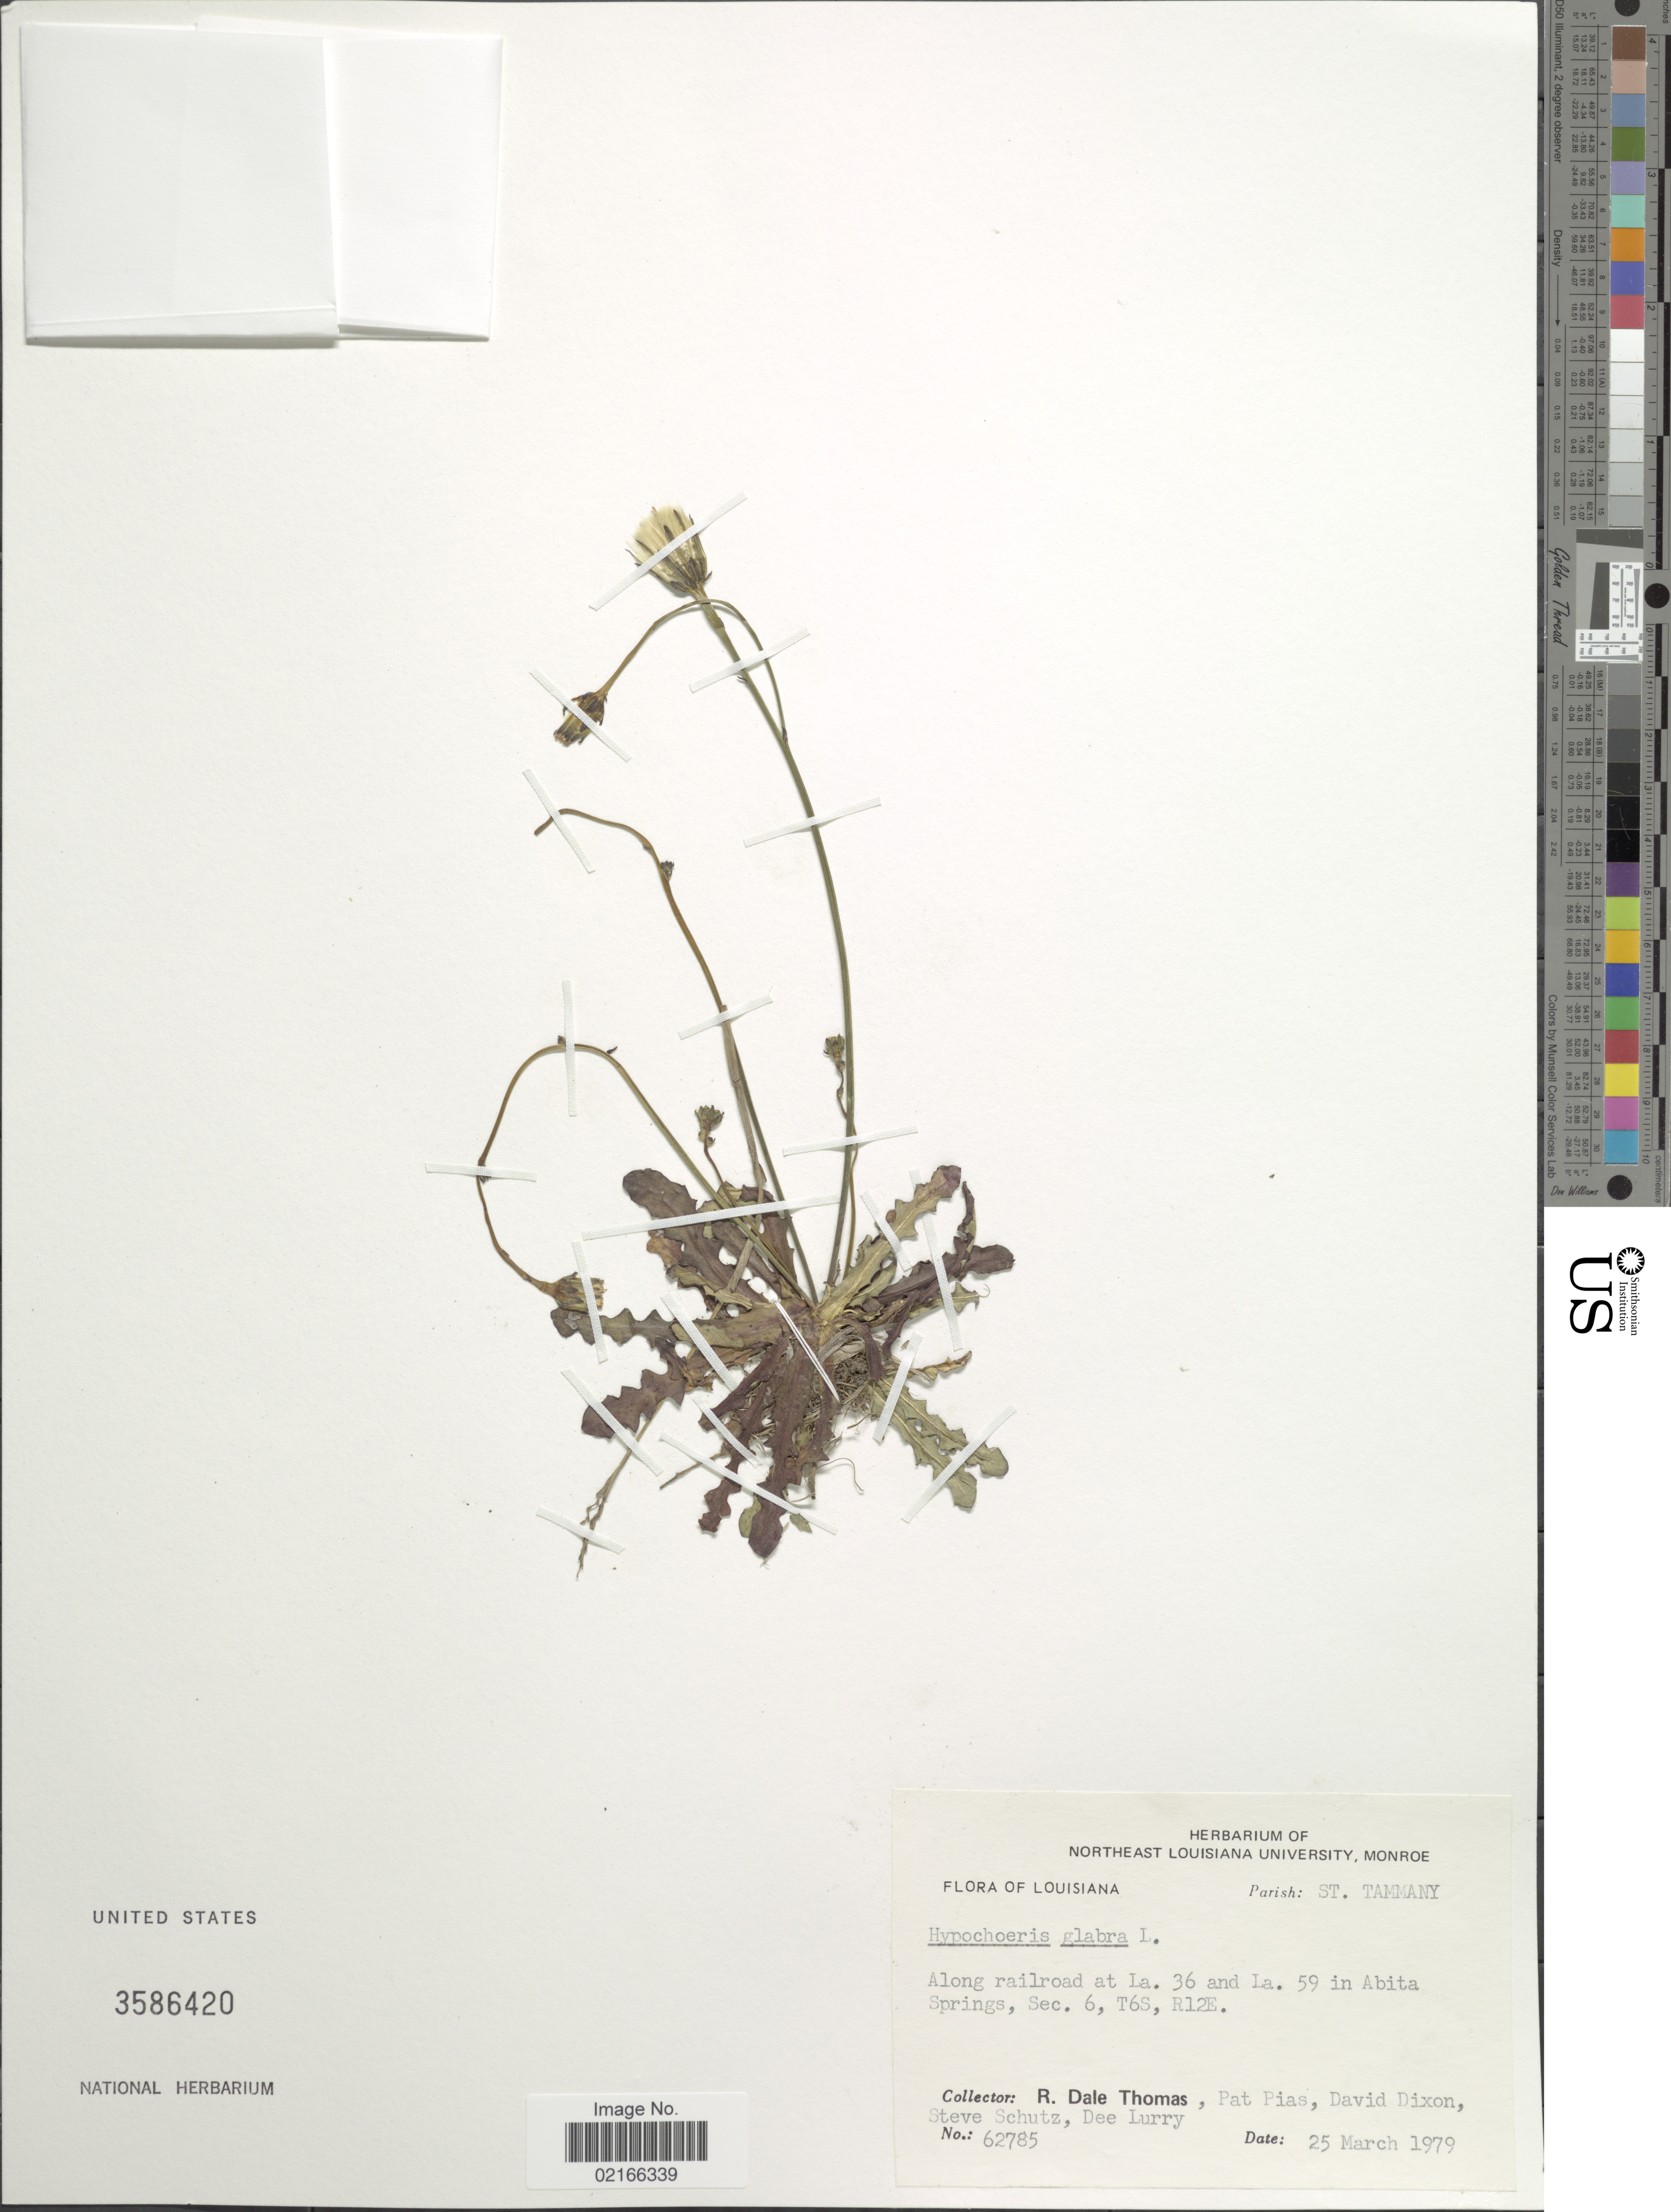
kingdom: Plantae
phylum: Tracheophyta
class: Magnoliopsida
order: Asterales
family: Asteraceae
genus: Hypochaeris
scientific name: Hypochaeris glabra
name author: L.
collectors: R. Thomas, P. Pias, D. Dixon, S. Schutz & D. Lurry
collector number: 62785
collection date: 1979-03-25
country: United States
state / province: Louisiana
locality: Parish: St. Tammany. Along railroad at La. 36 and La. 59 in Abita Springs, Sec. 6, T6S, R12E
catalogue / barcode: US 3586420